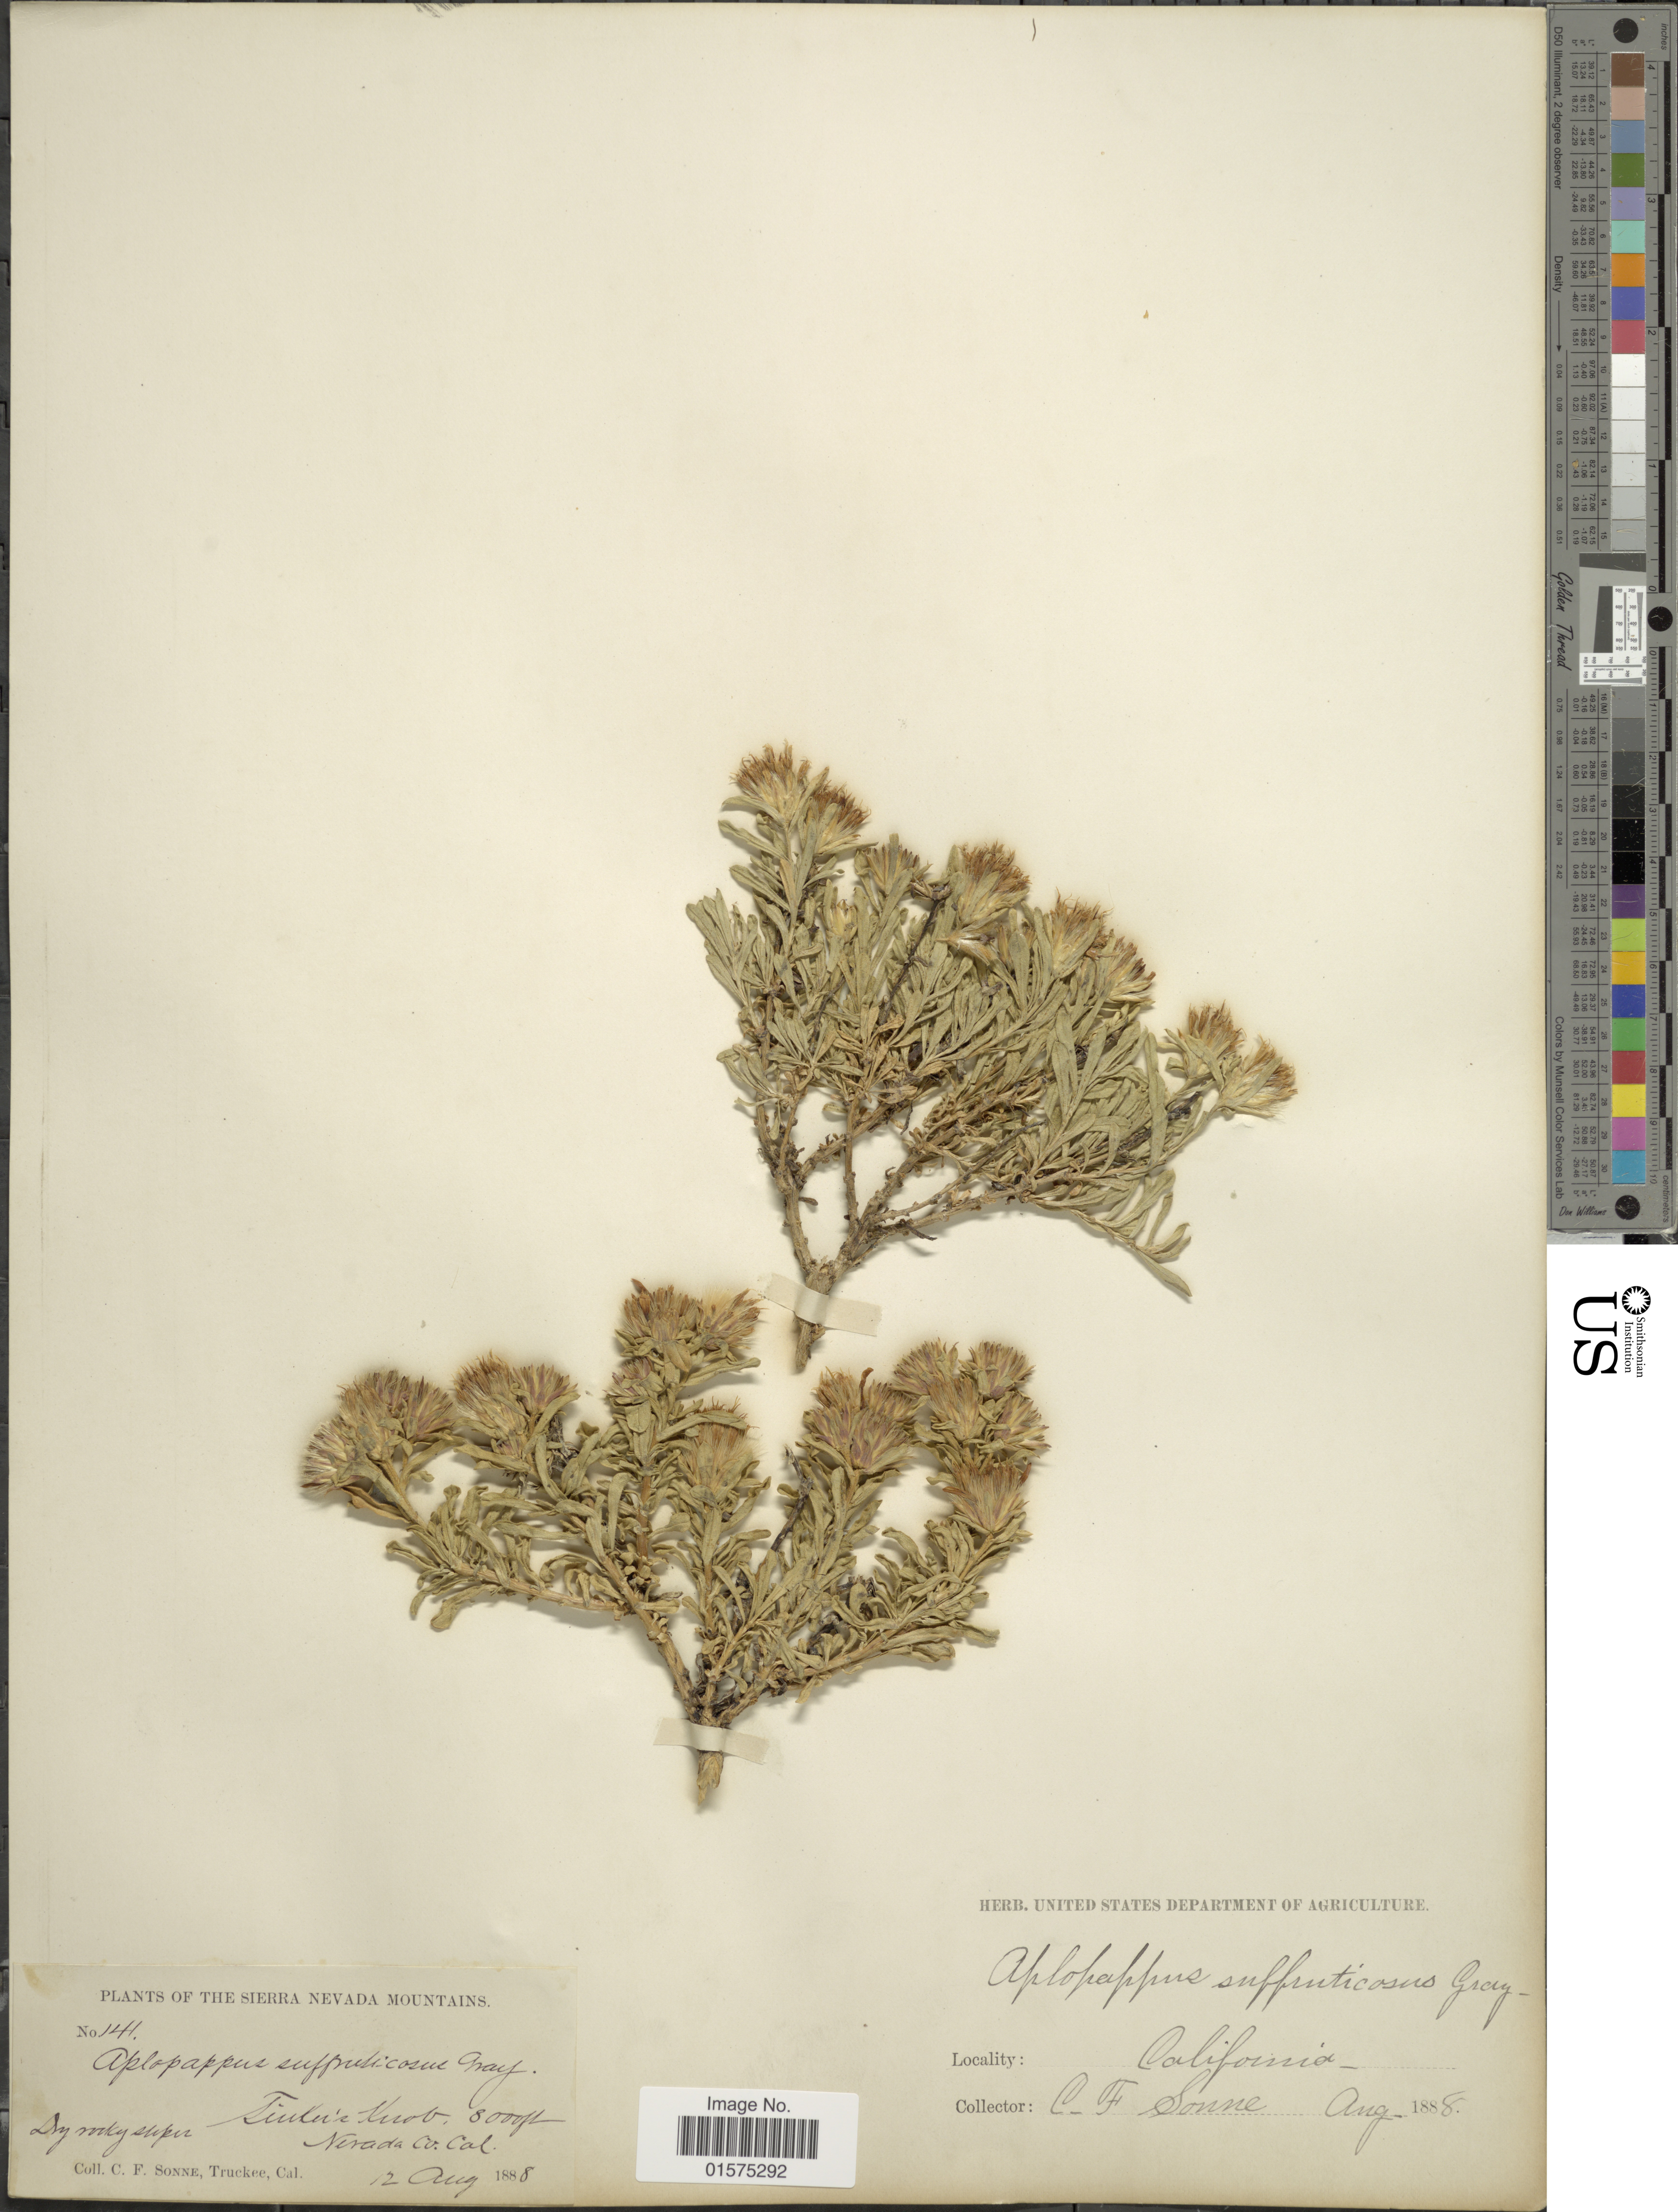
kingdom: Plantae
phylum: Tracheophyta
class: Magnoliopsida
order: Asterales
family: Asteraceae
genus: Ericameria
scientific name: Ericameria suffruticosa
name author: (Nutt.) G.L. Nesom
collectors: C. Sonne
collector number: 141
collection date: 1888-08-12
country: United States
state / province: California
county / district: Nevada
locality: Sierra Nevada Mountains. Tiulu's Knob, Nevada Co.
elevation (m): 2438